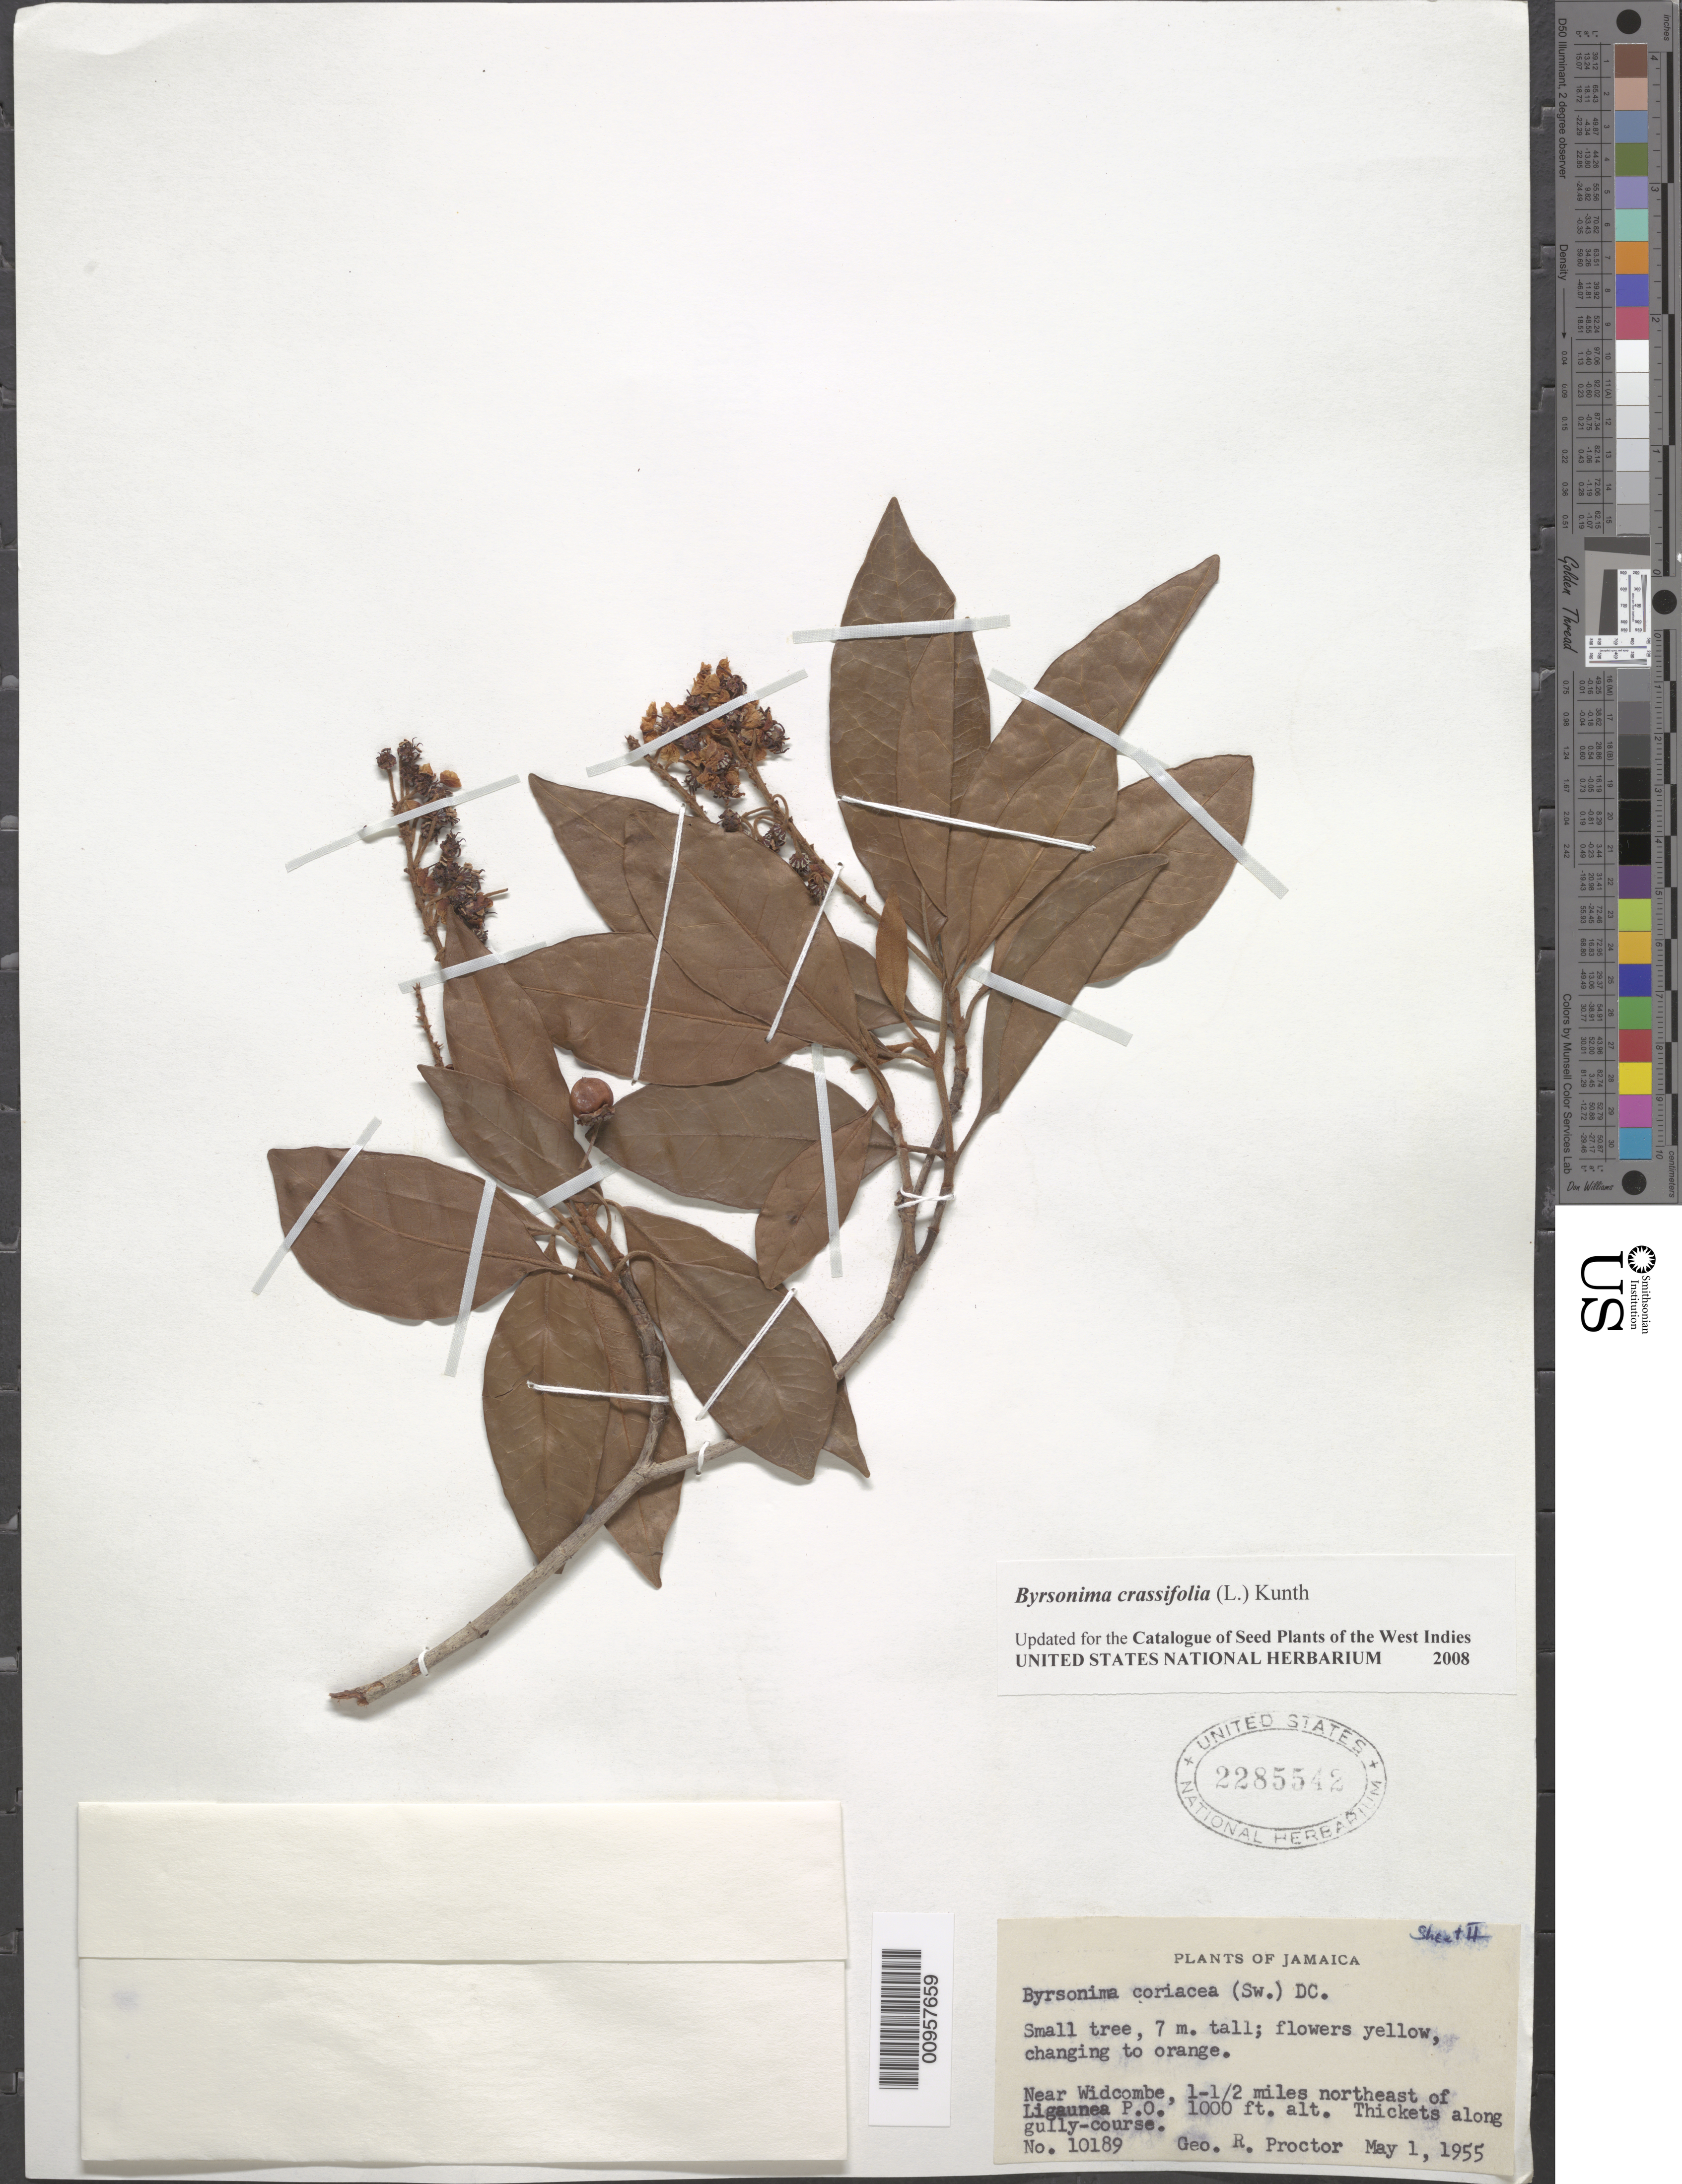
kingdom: Plantae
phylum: Tracheophyta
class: Magnoliopsida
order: Malpighiales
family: Malpighiaceae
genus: Byrsonima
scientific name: Byrsonima crassifolia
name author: (L.) Kunth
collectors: G. R. Proctor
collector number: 10189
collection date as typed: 01 May 1955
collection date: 1955-05-01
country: Jamaica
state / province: Saint Andrew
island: Jamaica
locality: Near Widcombe, 1 1/2 miles NE of Ligaunea P.O.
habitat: Thickets along gully-course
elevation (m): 305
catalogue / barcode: US 2285542